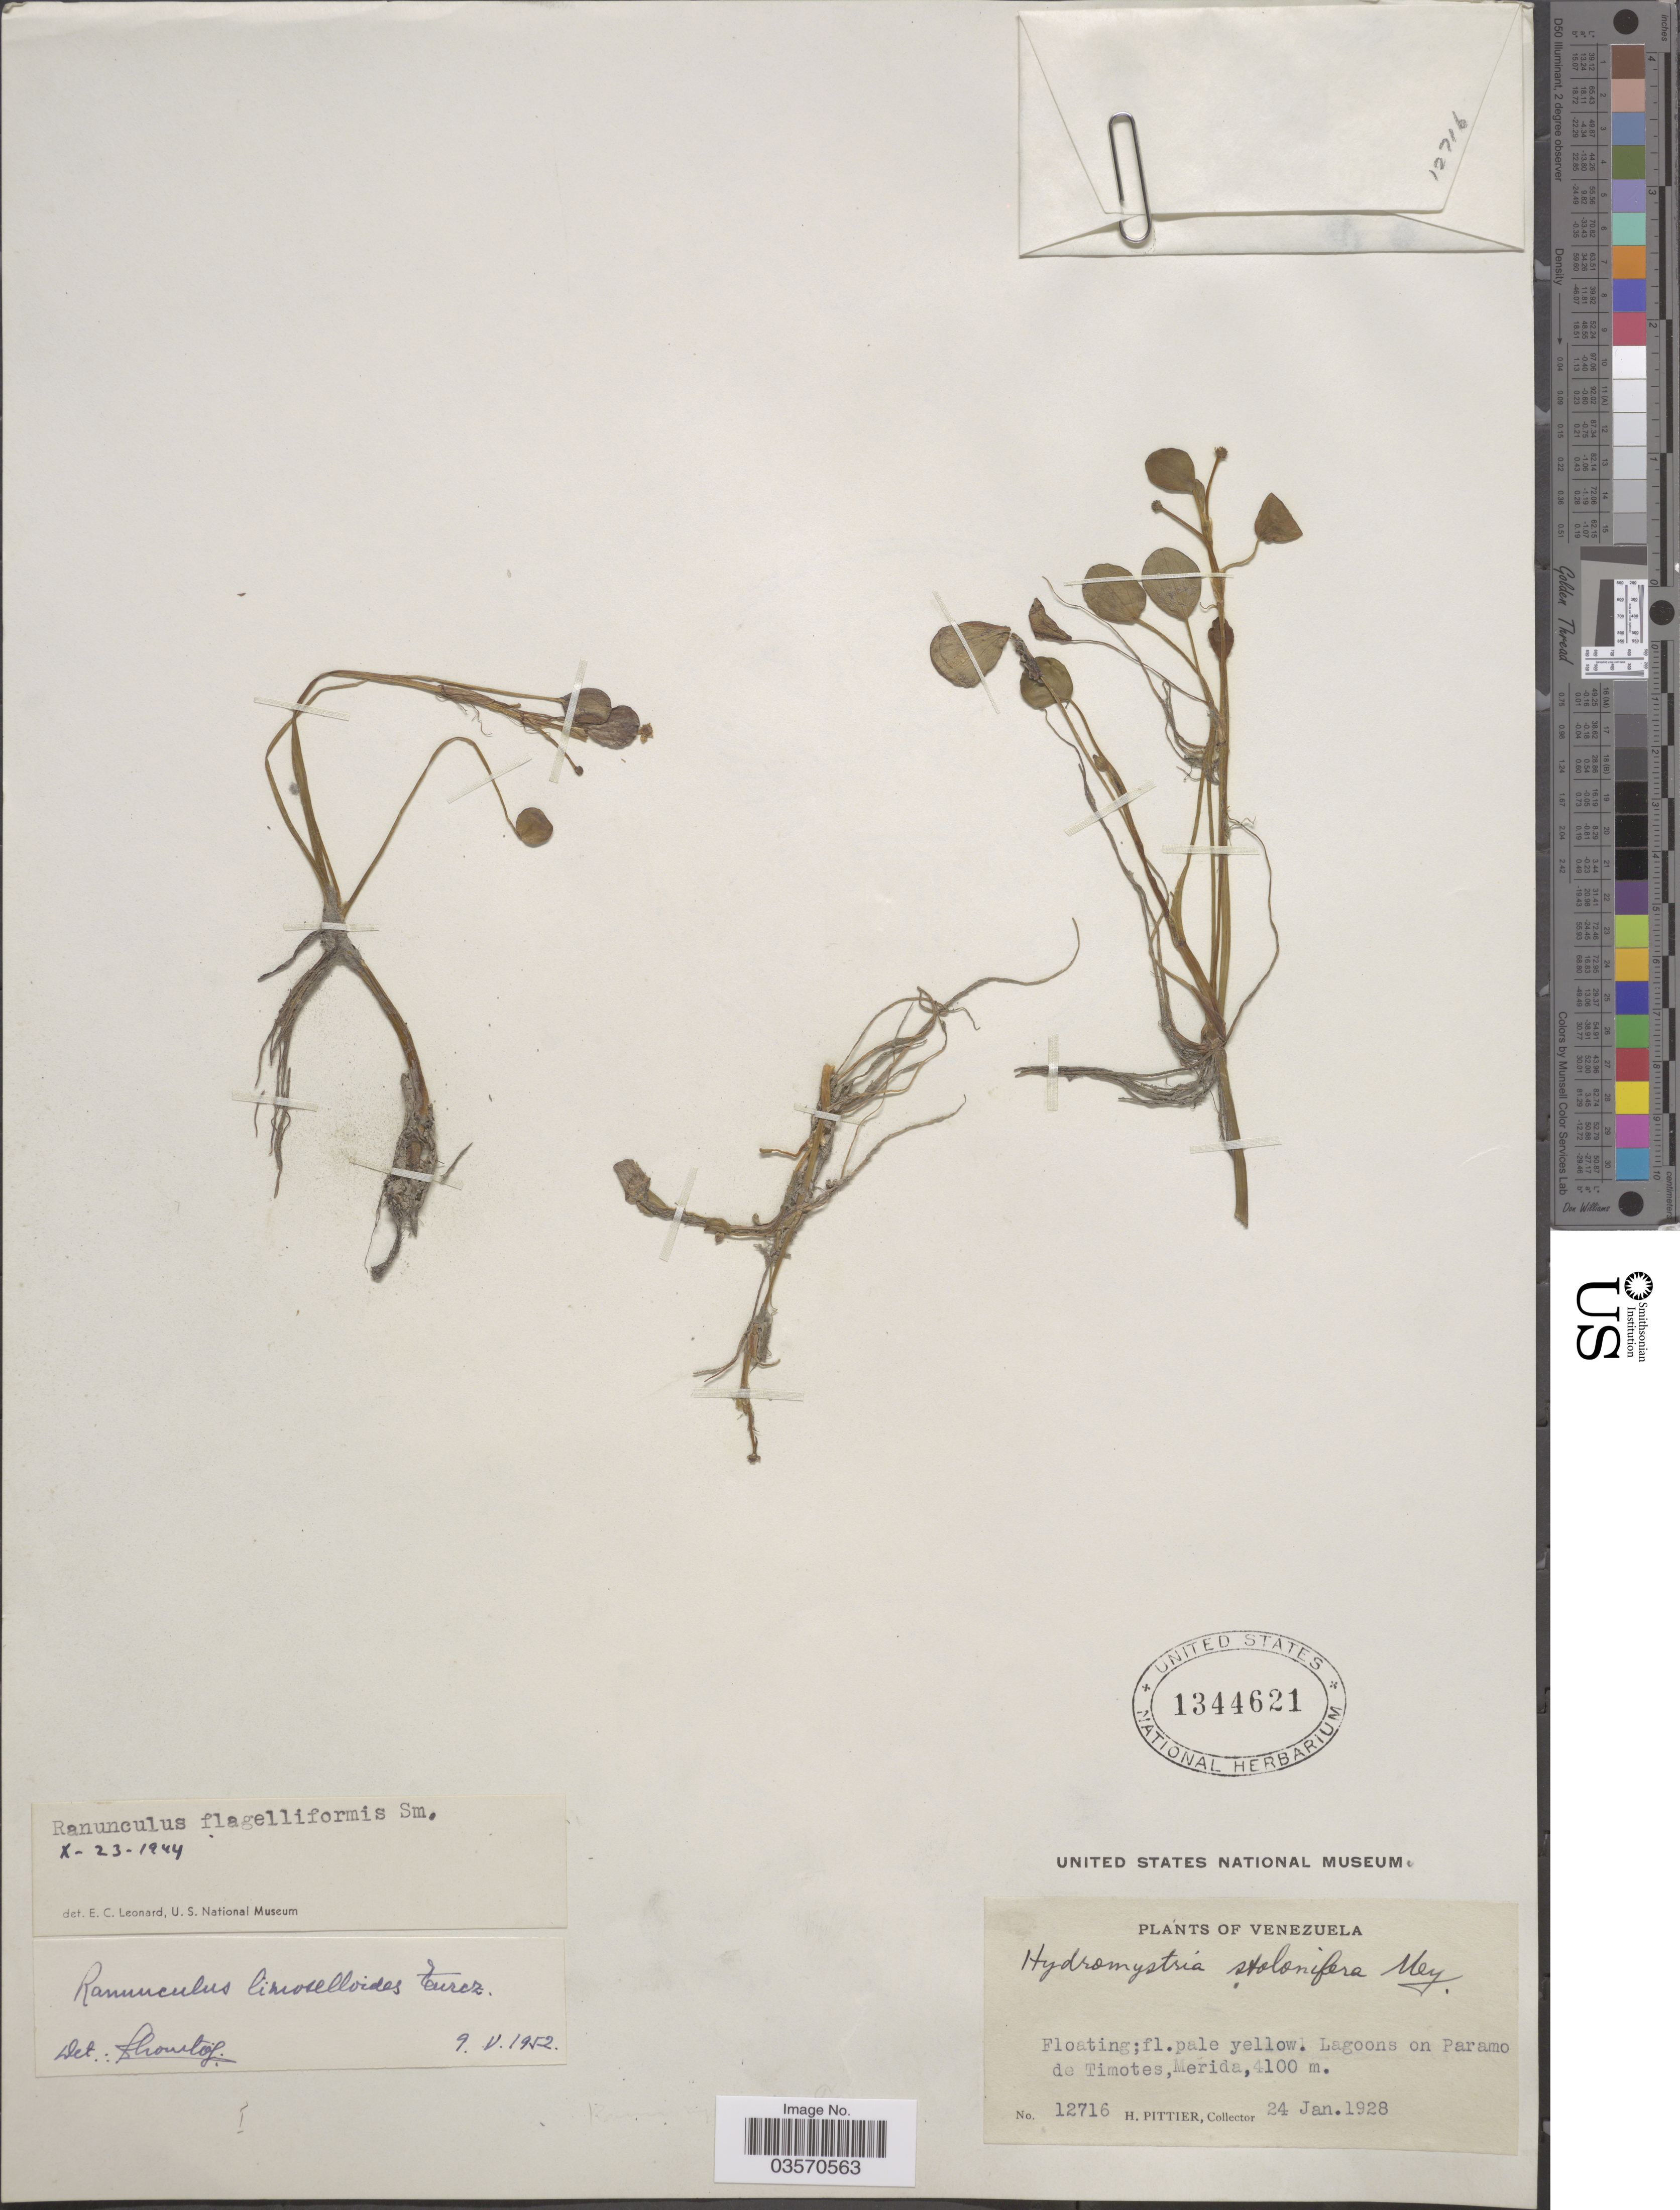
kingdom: Plantae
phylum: Tracheophyta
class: Magnoliopsida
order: Ranunculales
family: Ranunculaceae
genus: Ranunculus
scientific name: Ranunculus limoselloides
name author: Turcz.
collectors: H. F. Pittier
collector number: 12716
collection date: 1928-01-24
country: Venezuela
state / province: Mérida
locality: Lagoons on Paramo de Timotes.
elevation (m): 4100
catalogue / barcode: US 1344621